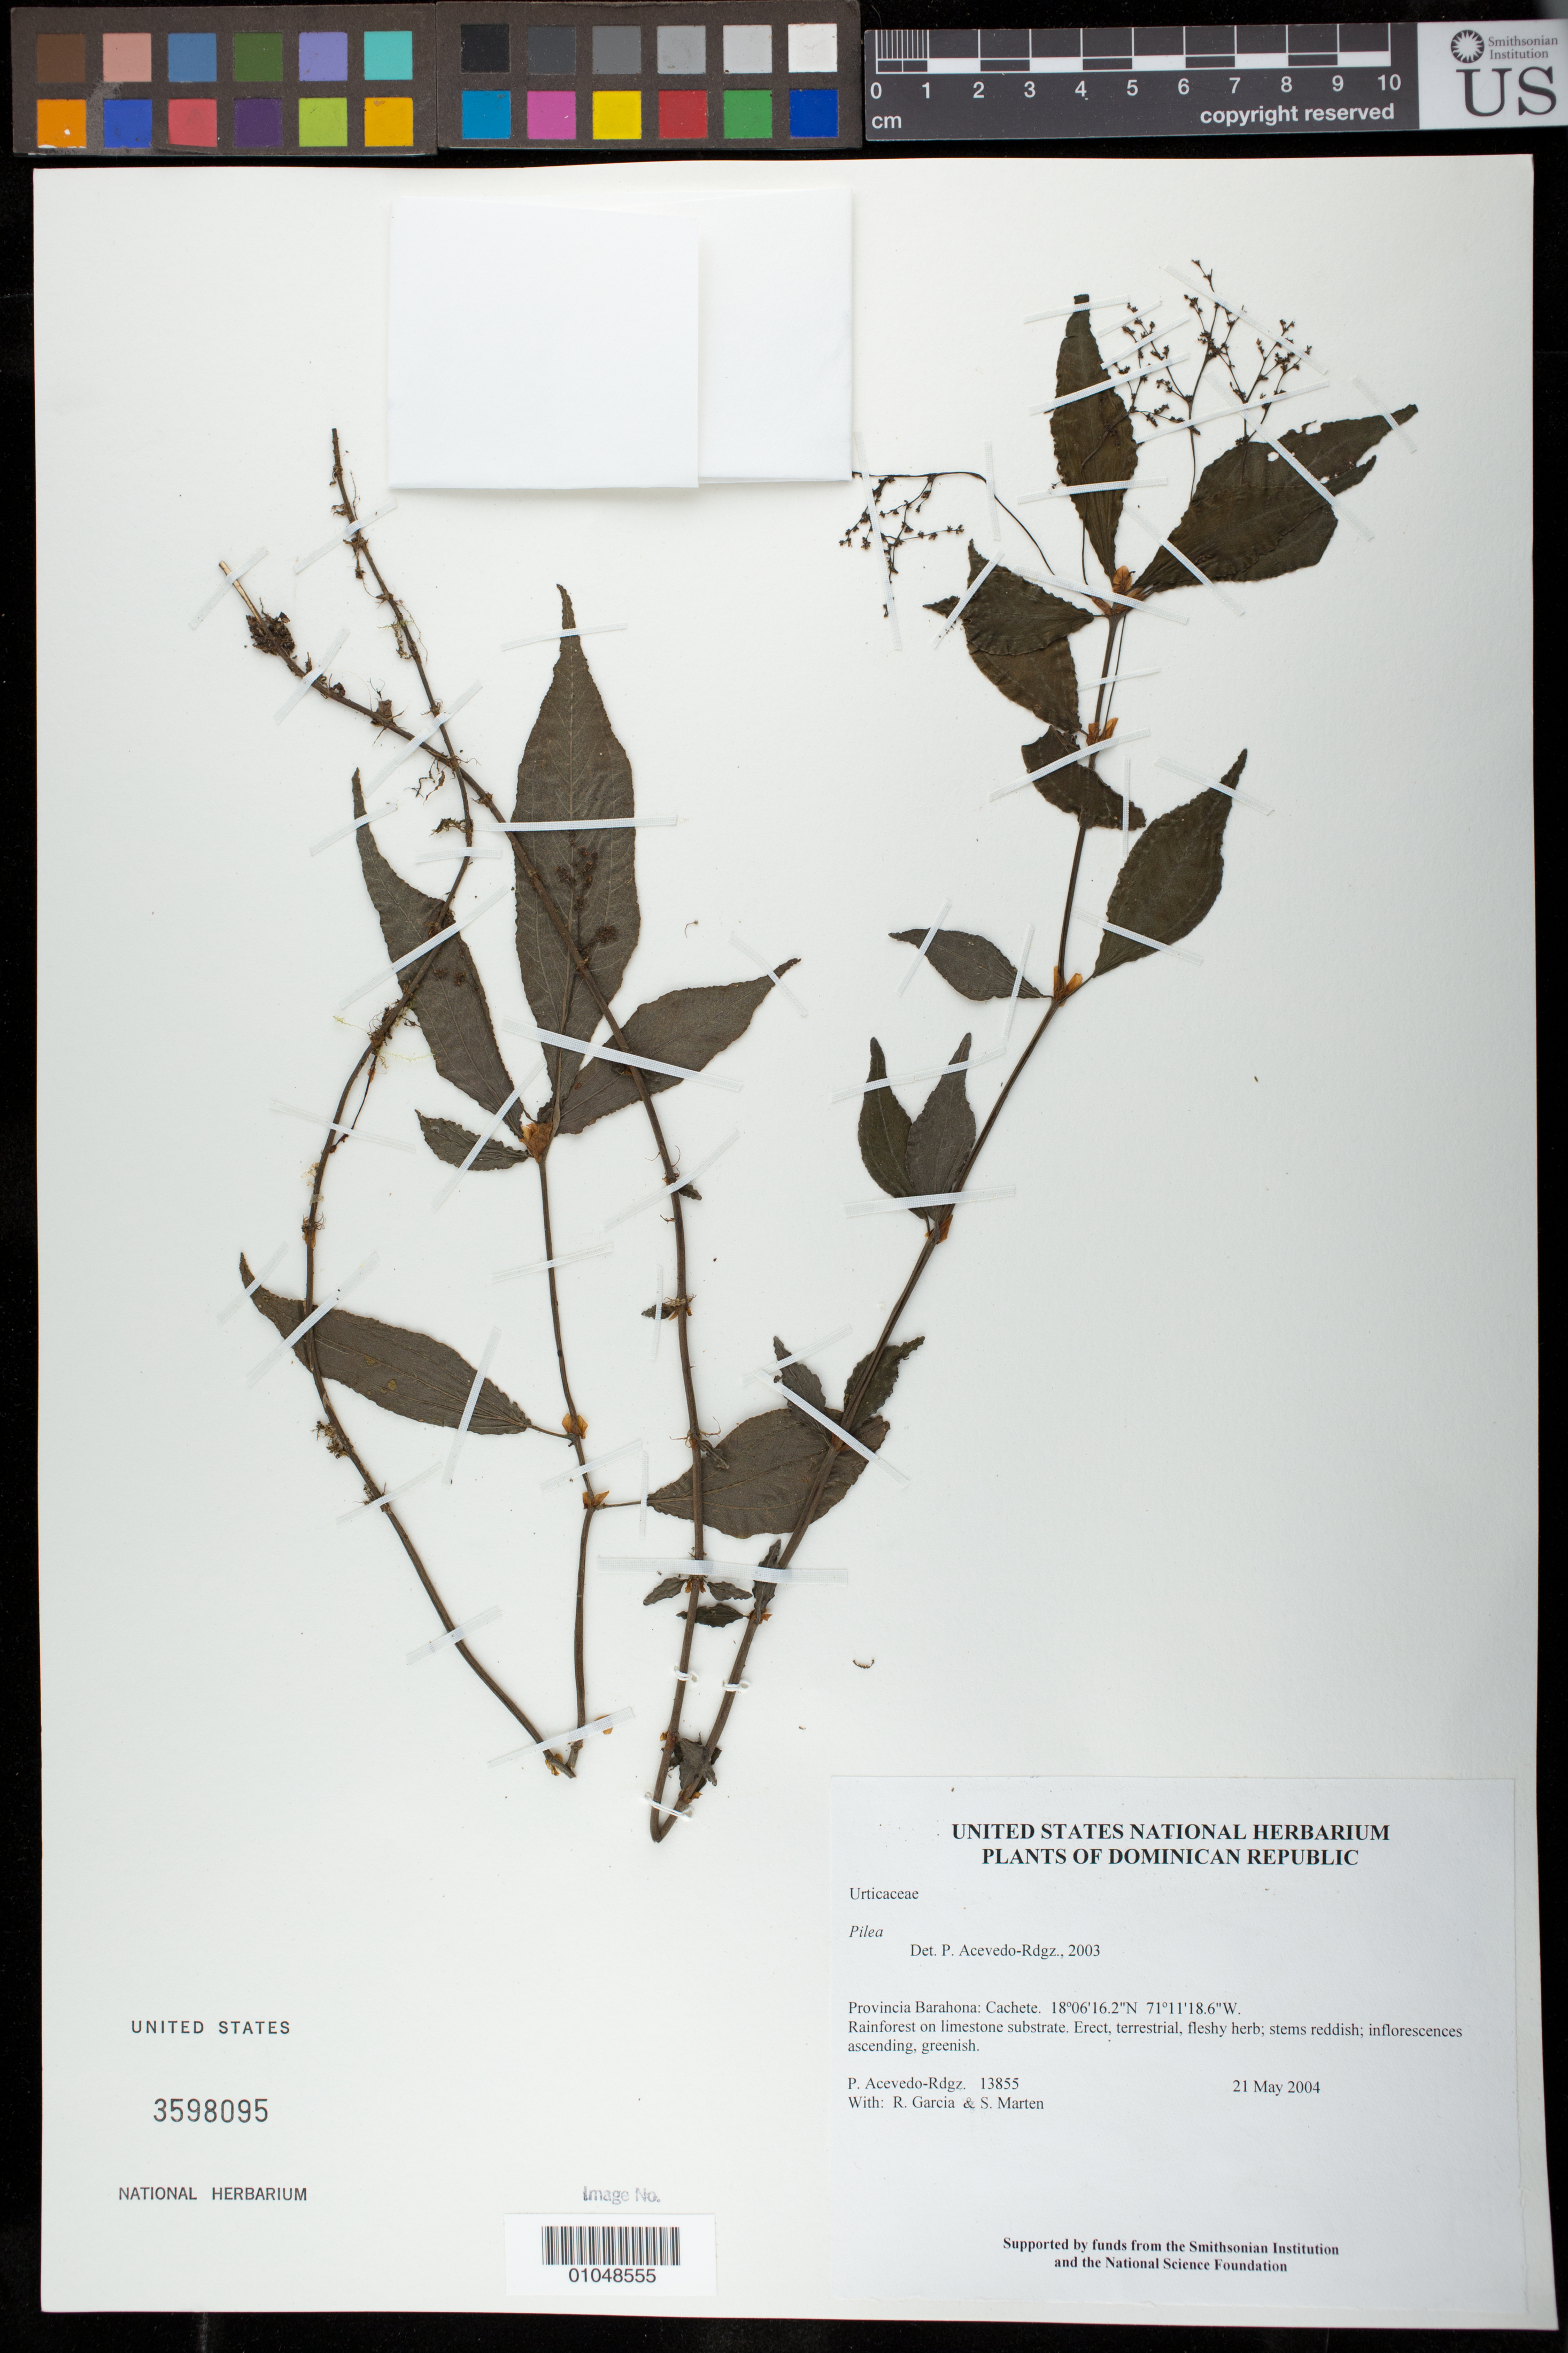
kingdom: Plantae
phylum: Tracheophyta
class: Magnoliopsida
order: Rosales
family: Urticaceae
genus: Pilea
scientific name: Pilea sp.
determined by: Acevedo-Rodríguez, P., (BOT), Smithsonian Institution - National Museum of Natural History (UNITED STATES)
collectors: P. Acevedo-Rodr., R. G. García & S. Marten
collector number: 13855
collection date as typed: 21 May 2004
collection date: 2004-05-21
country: Dominican Republic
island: Hispaniola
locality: Provincia Barahona: Cachete.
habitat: Rainforest on limestone substrate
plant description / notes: US, MO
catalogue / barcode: US 3598095